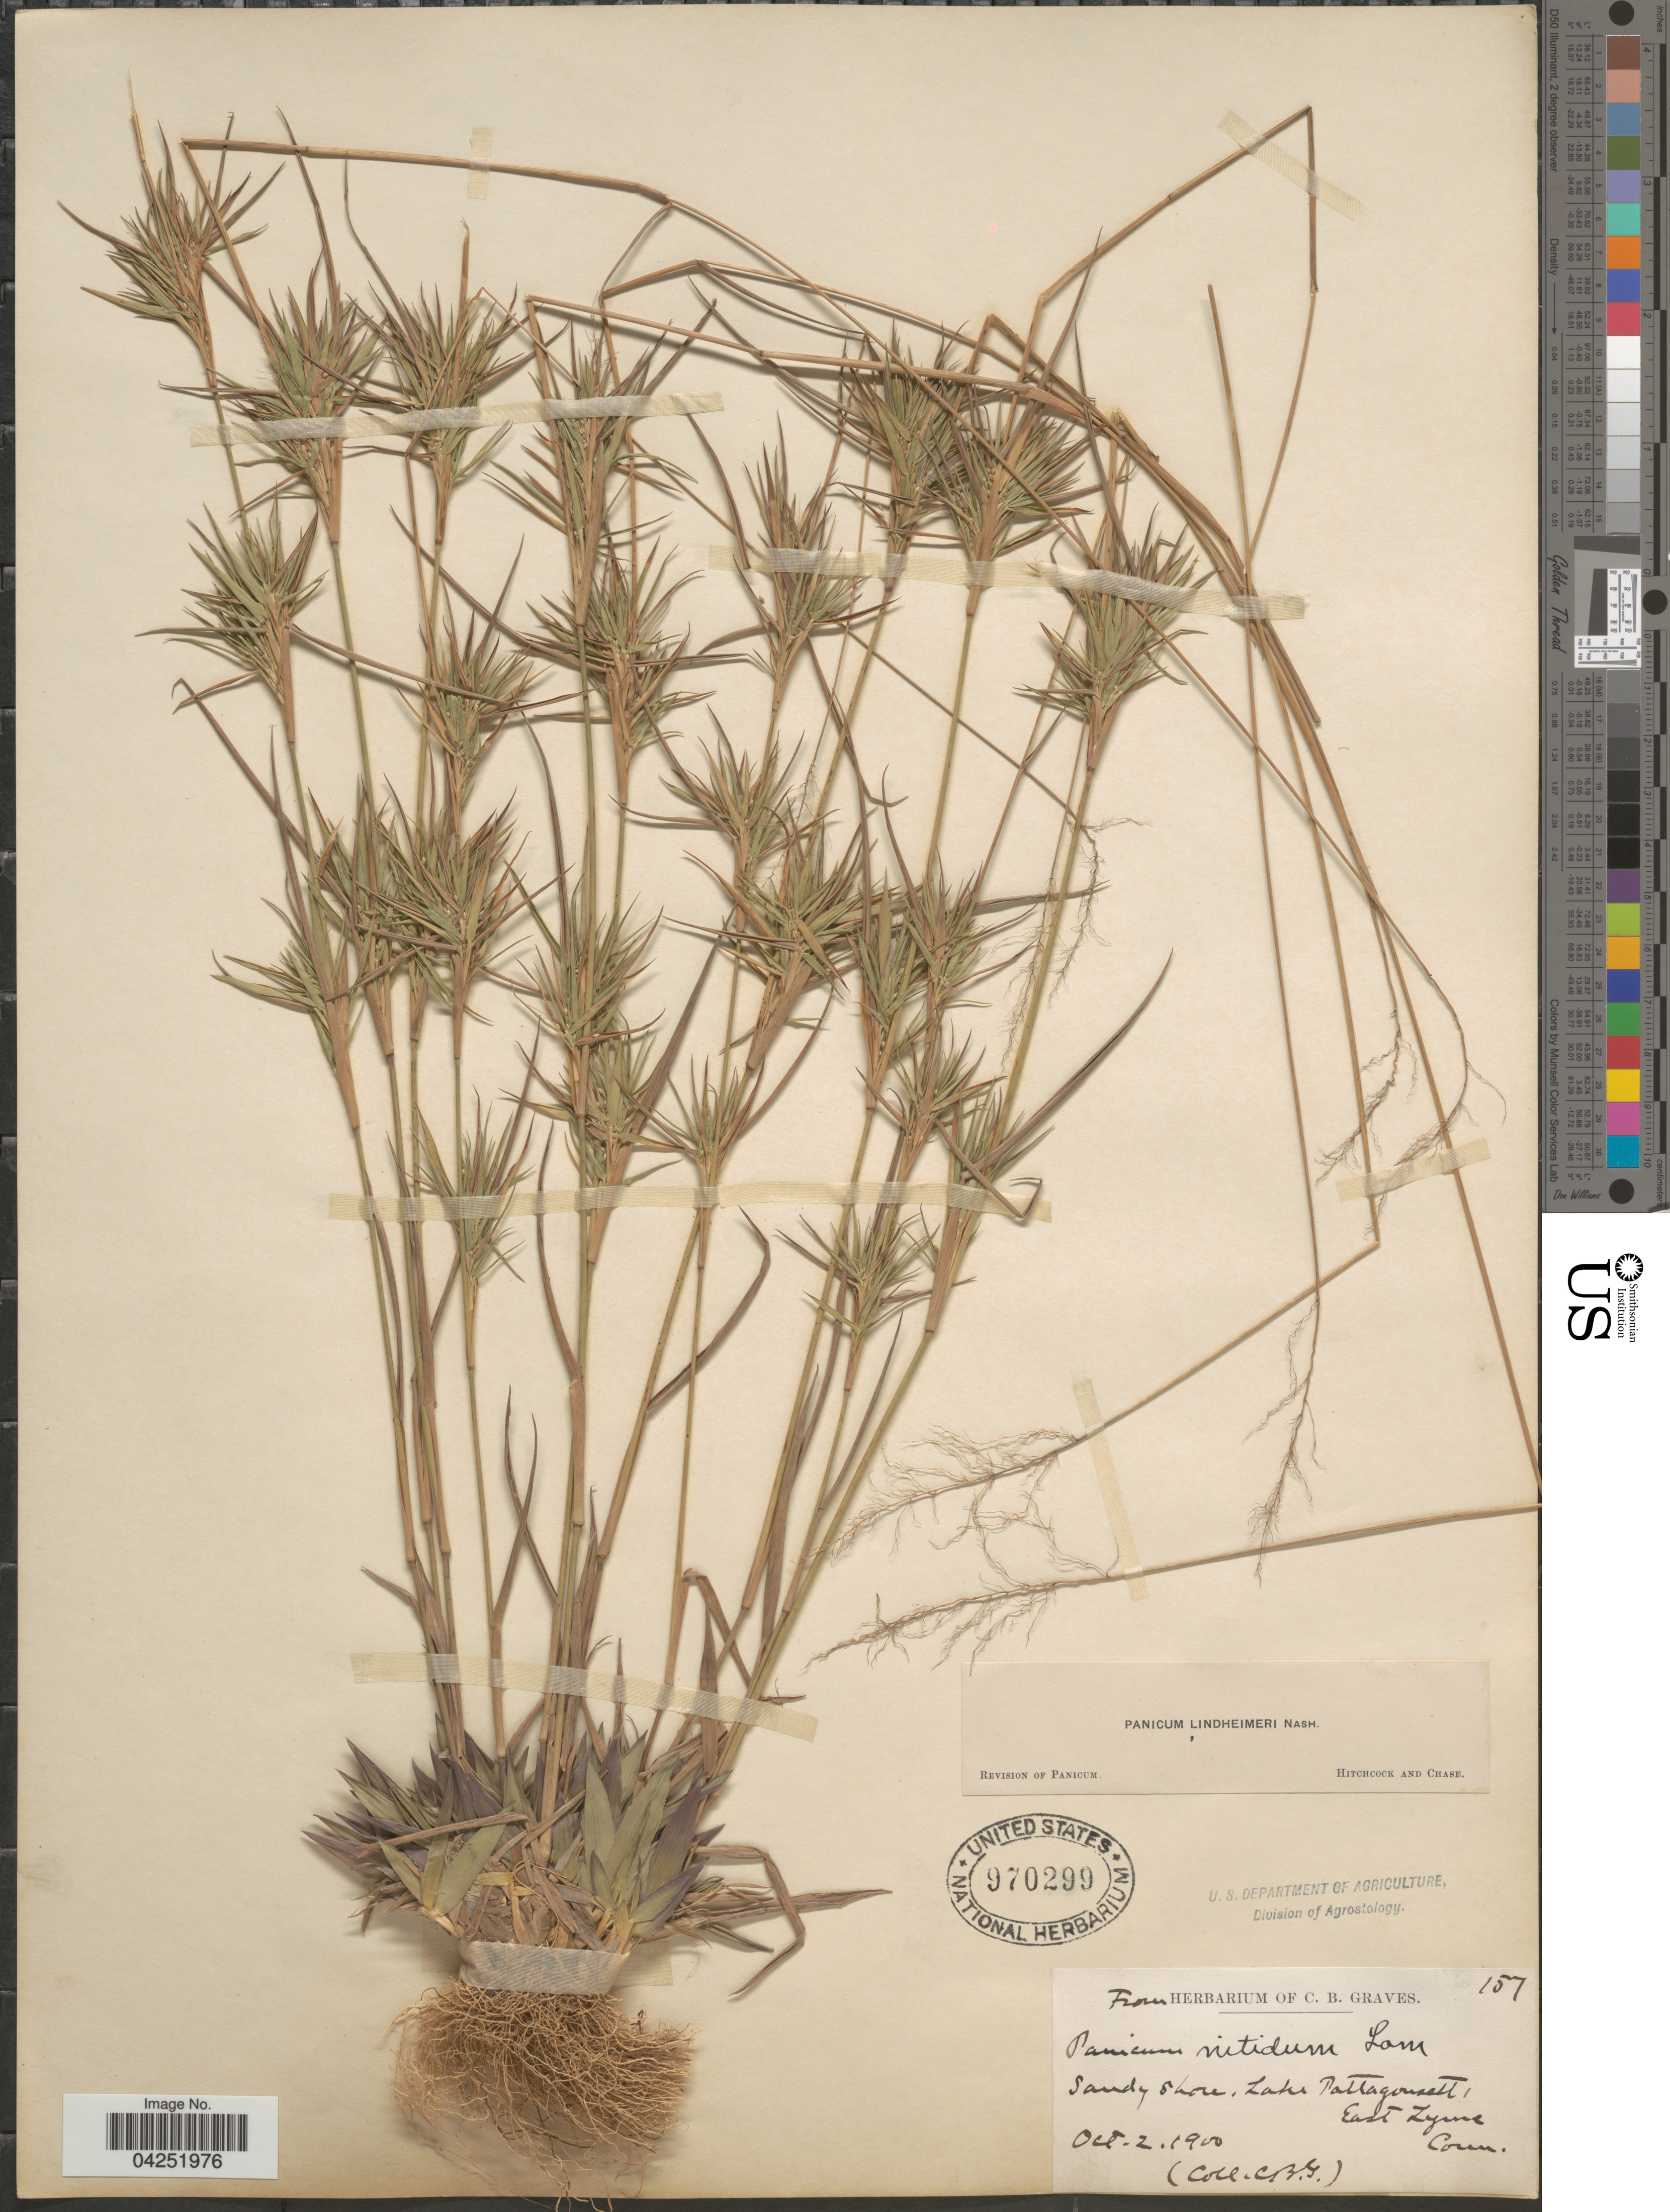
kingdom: Plantae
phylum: Tracheophyta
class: Liliopsida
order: Poales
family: Poaceae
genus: Dichanthelium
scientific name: Dichanthelium acuminatum var. lindheimeri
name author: (Nash) Gould & C.A. Clark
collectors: C. Graves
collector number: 157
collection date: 1900-10-02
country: United States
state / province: Connecticut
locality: Sandy shore, Lake Pattagansett, East Lyme.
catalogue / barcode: US 970299